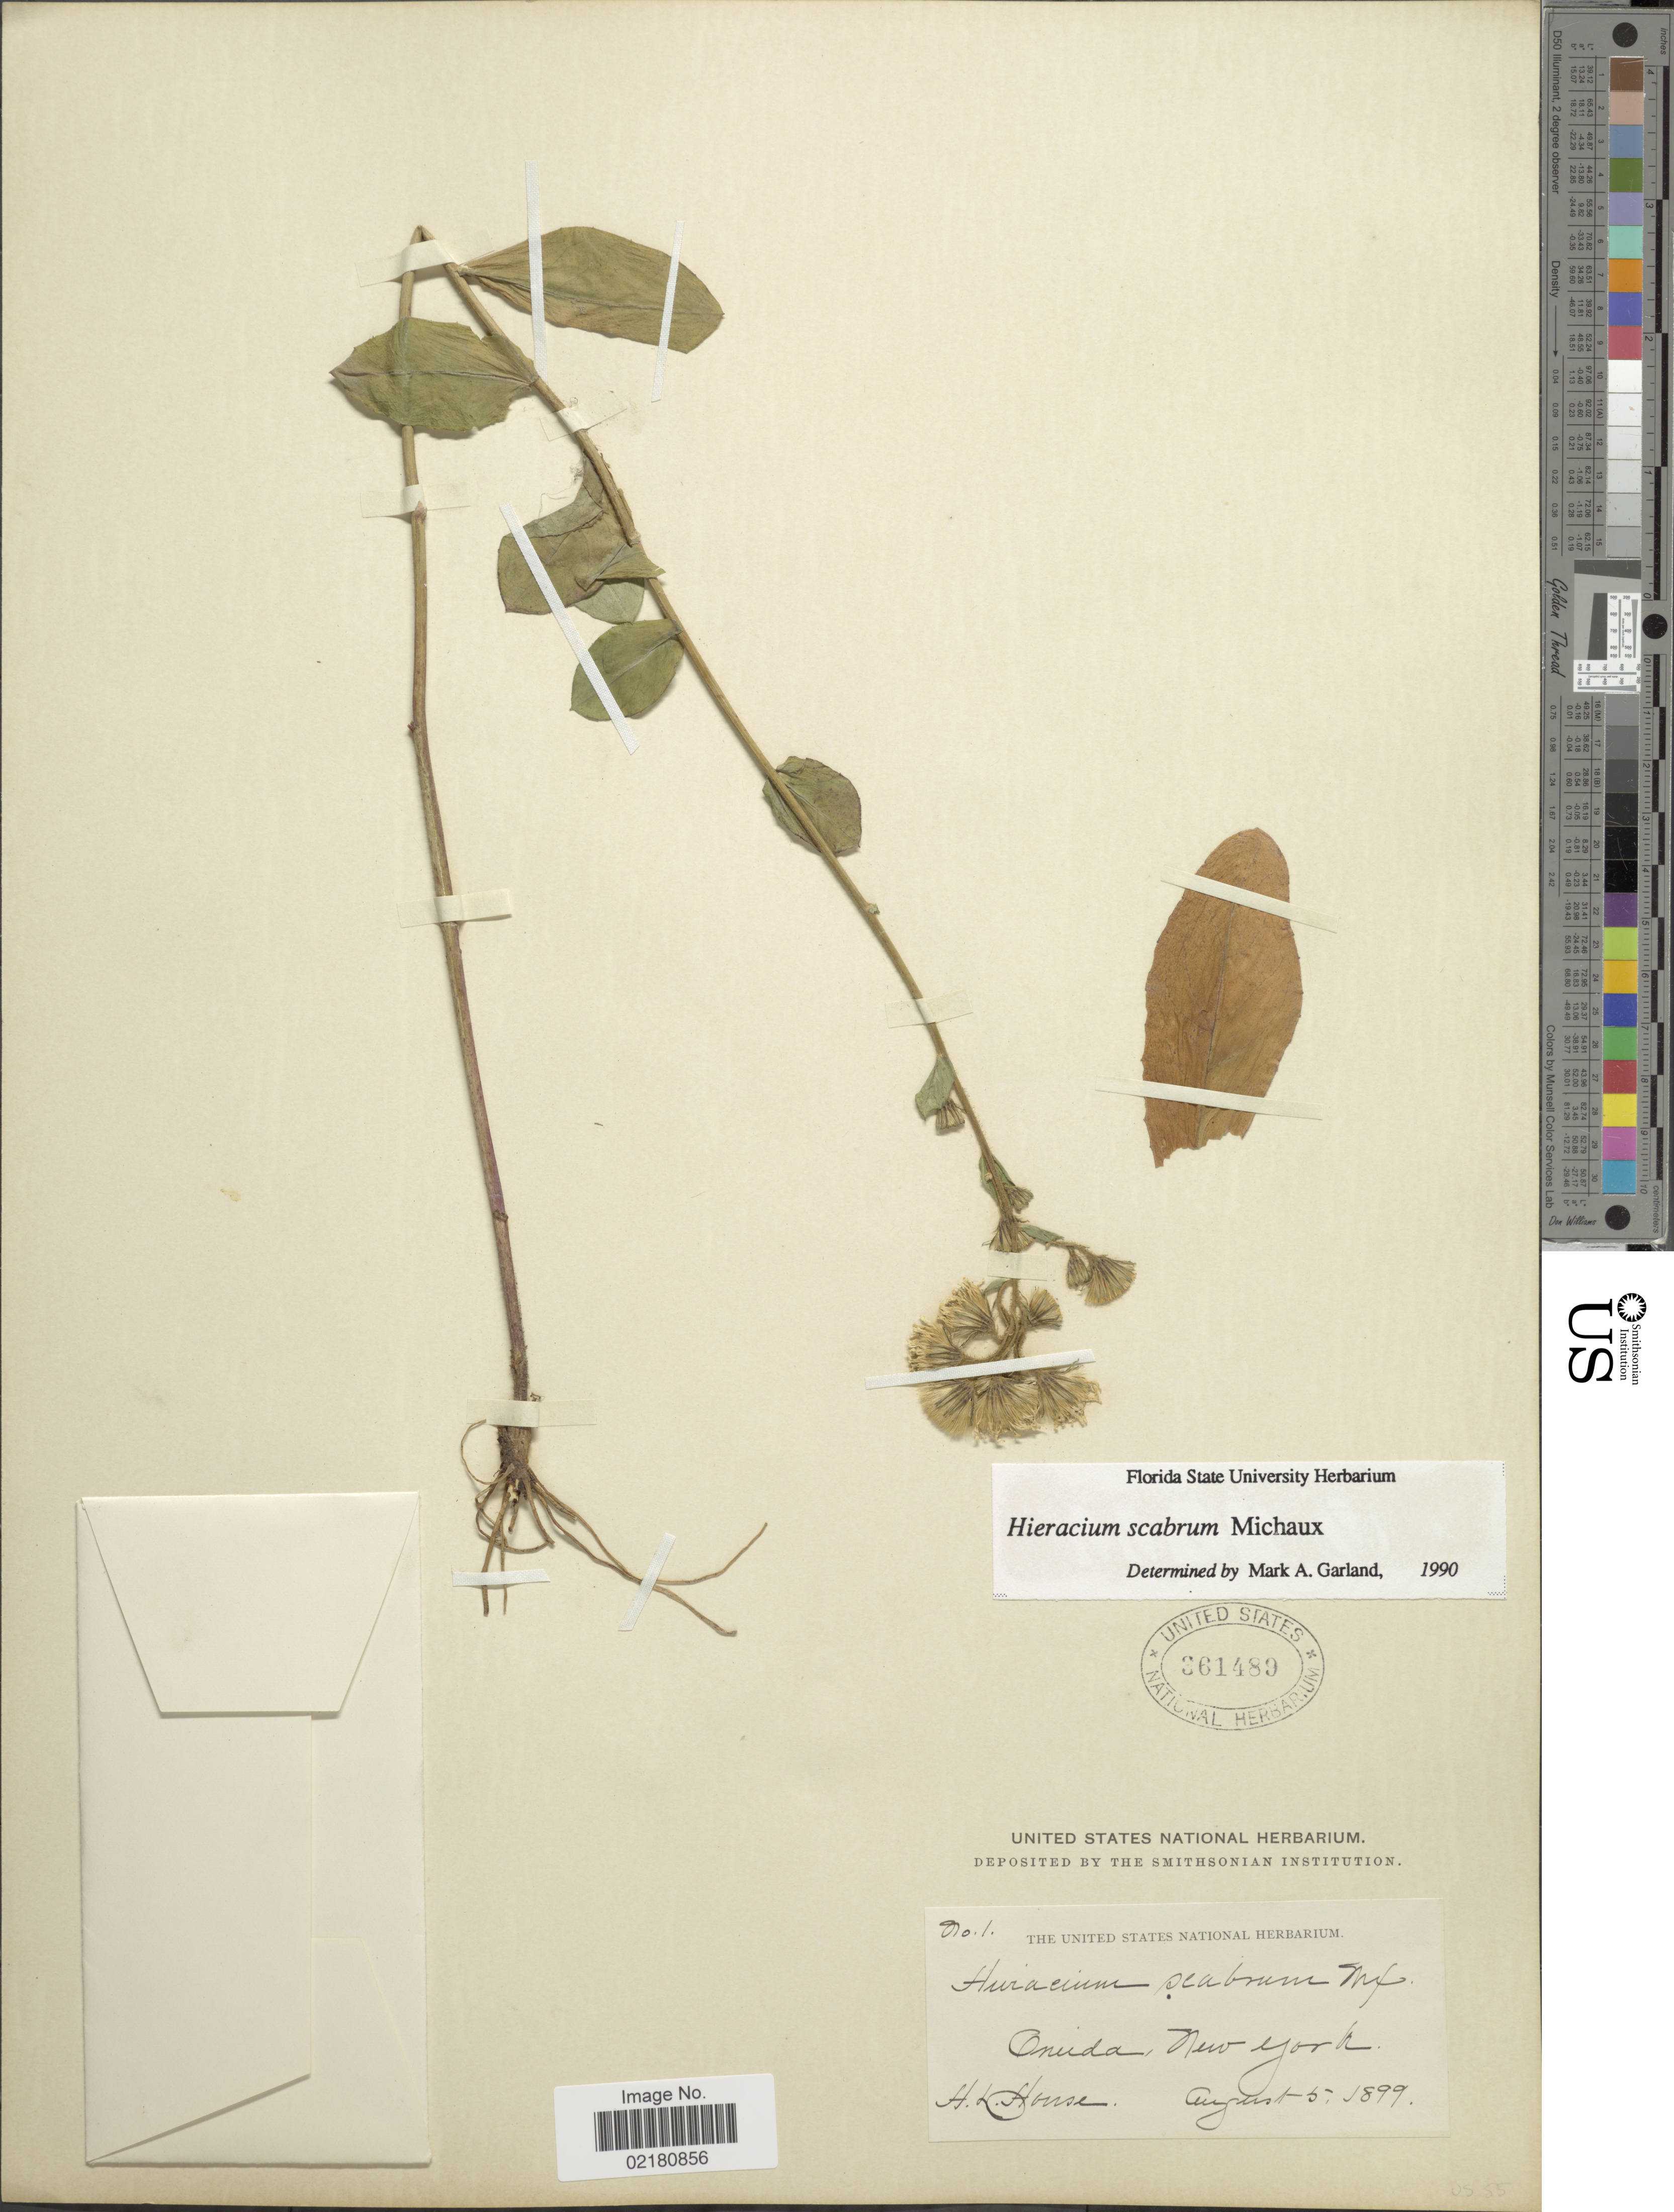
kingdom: Plantae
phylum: Tracheophyta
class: Magnoliopsida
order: Asterales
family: Asteraceae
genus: Pilosella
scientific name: Pilosella verruculata subsp. verruculata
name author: (Link) Soják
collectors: H. O. House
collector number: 1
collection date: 1899-08-05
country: United States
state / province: New York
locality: Oneida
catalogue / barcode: US 361489